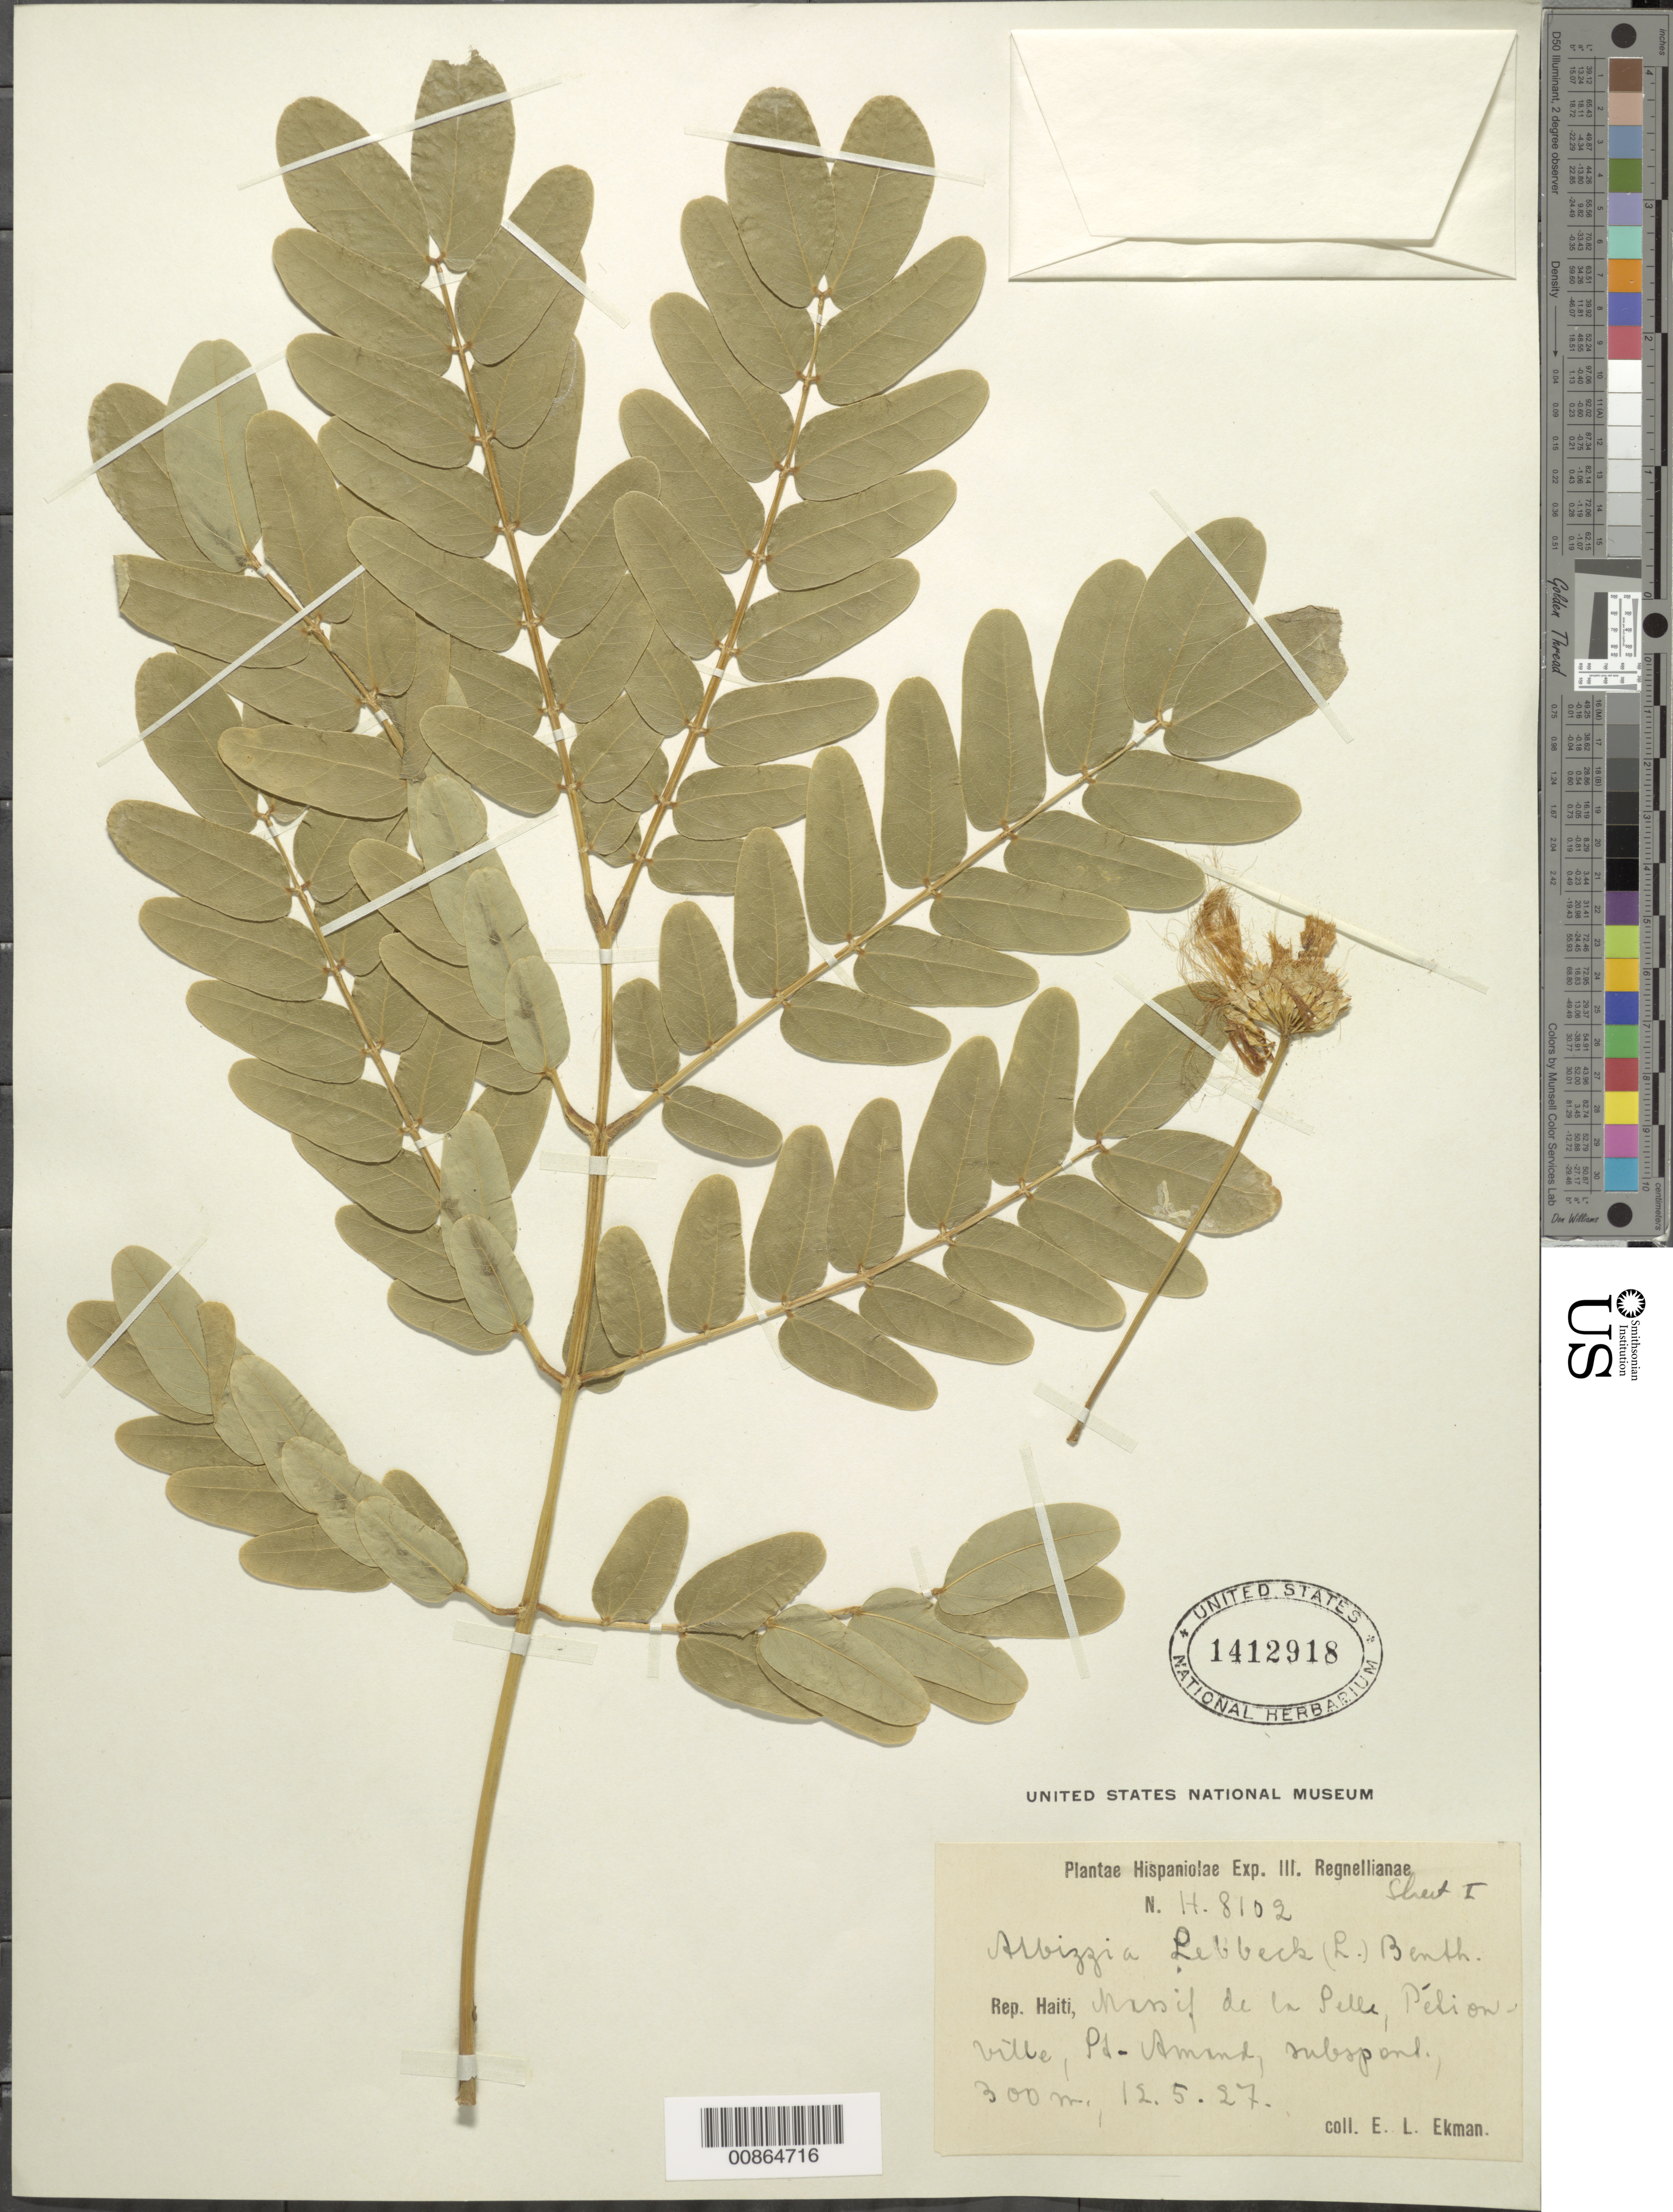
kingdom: Plantae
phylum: Tracheophyta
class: Magnoliopsida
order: Fabales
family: Fabaceae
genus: Albizia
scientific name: Albizia lebbeck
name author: (L.) Benth.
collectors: E. L. Ekman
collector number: H 8102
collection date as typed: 12 May 1927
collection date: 1927-05-12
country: Haiti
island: Hispaniola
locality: Massif de la Selle, Pétionville, St-Amand.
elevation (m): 300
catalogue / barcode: US 1412918